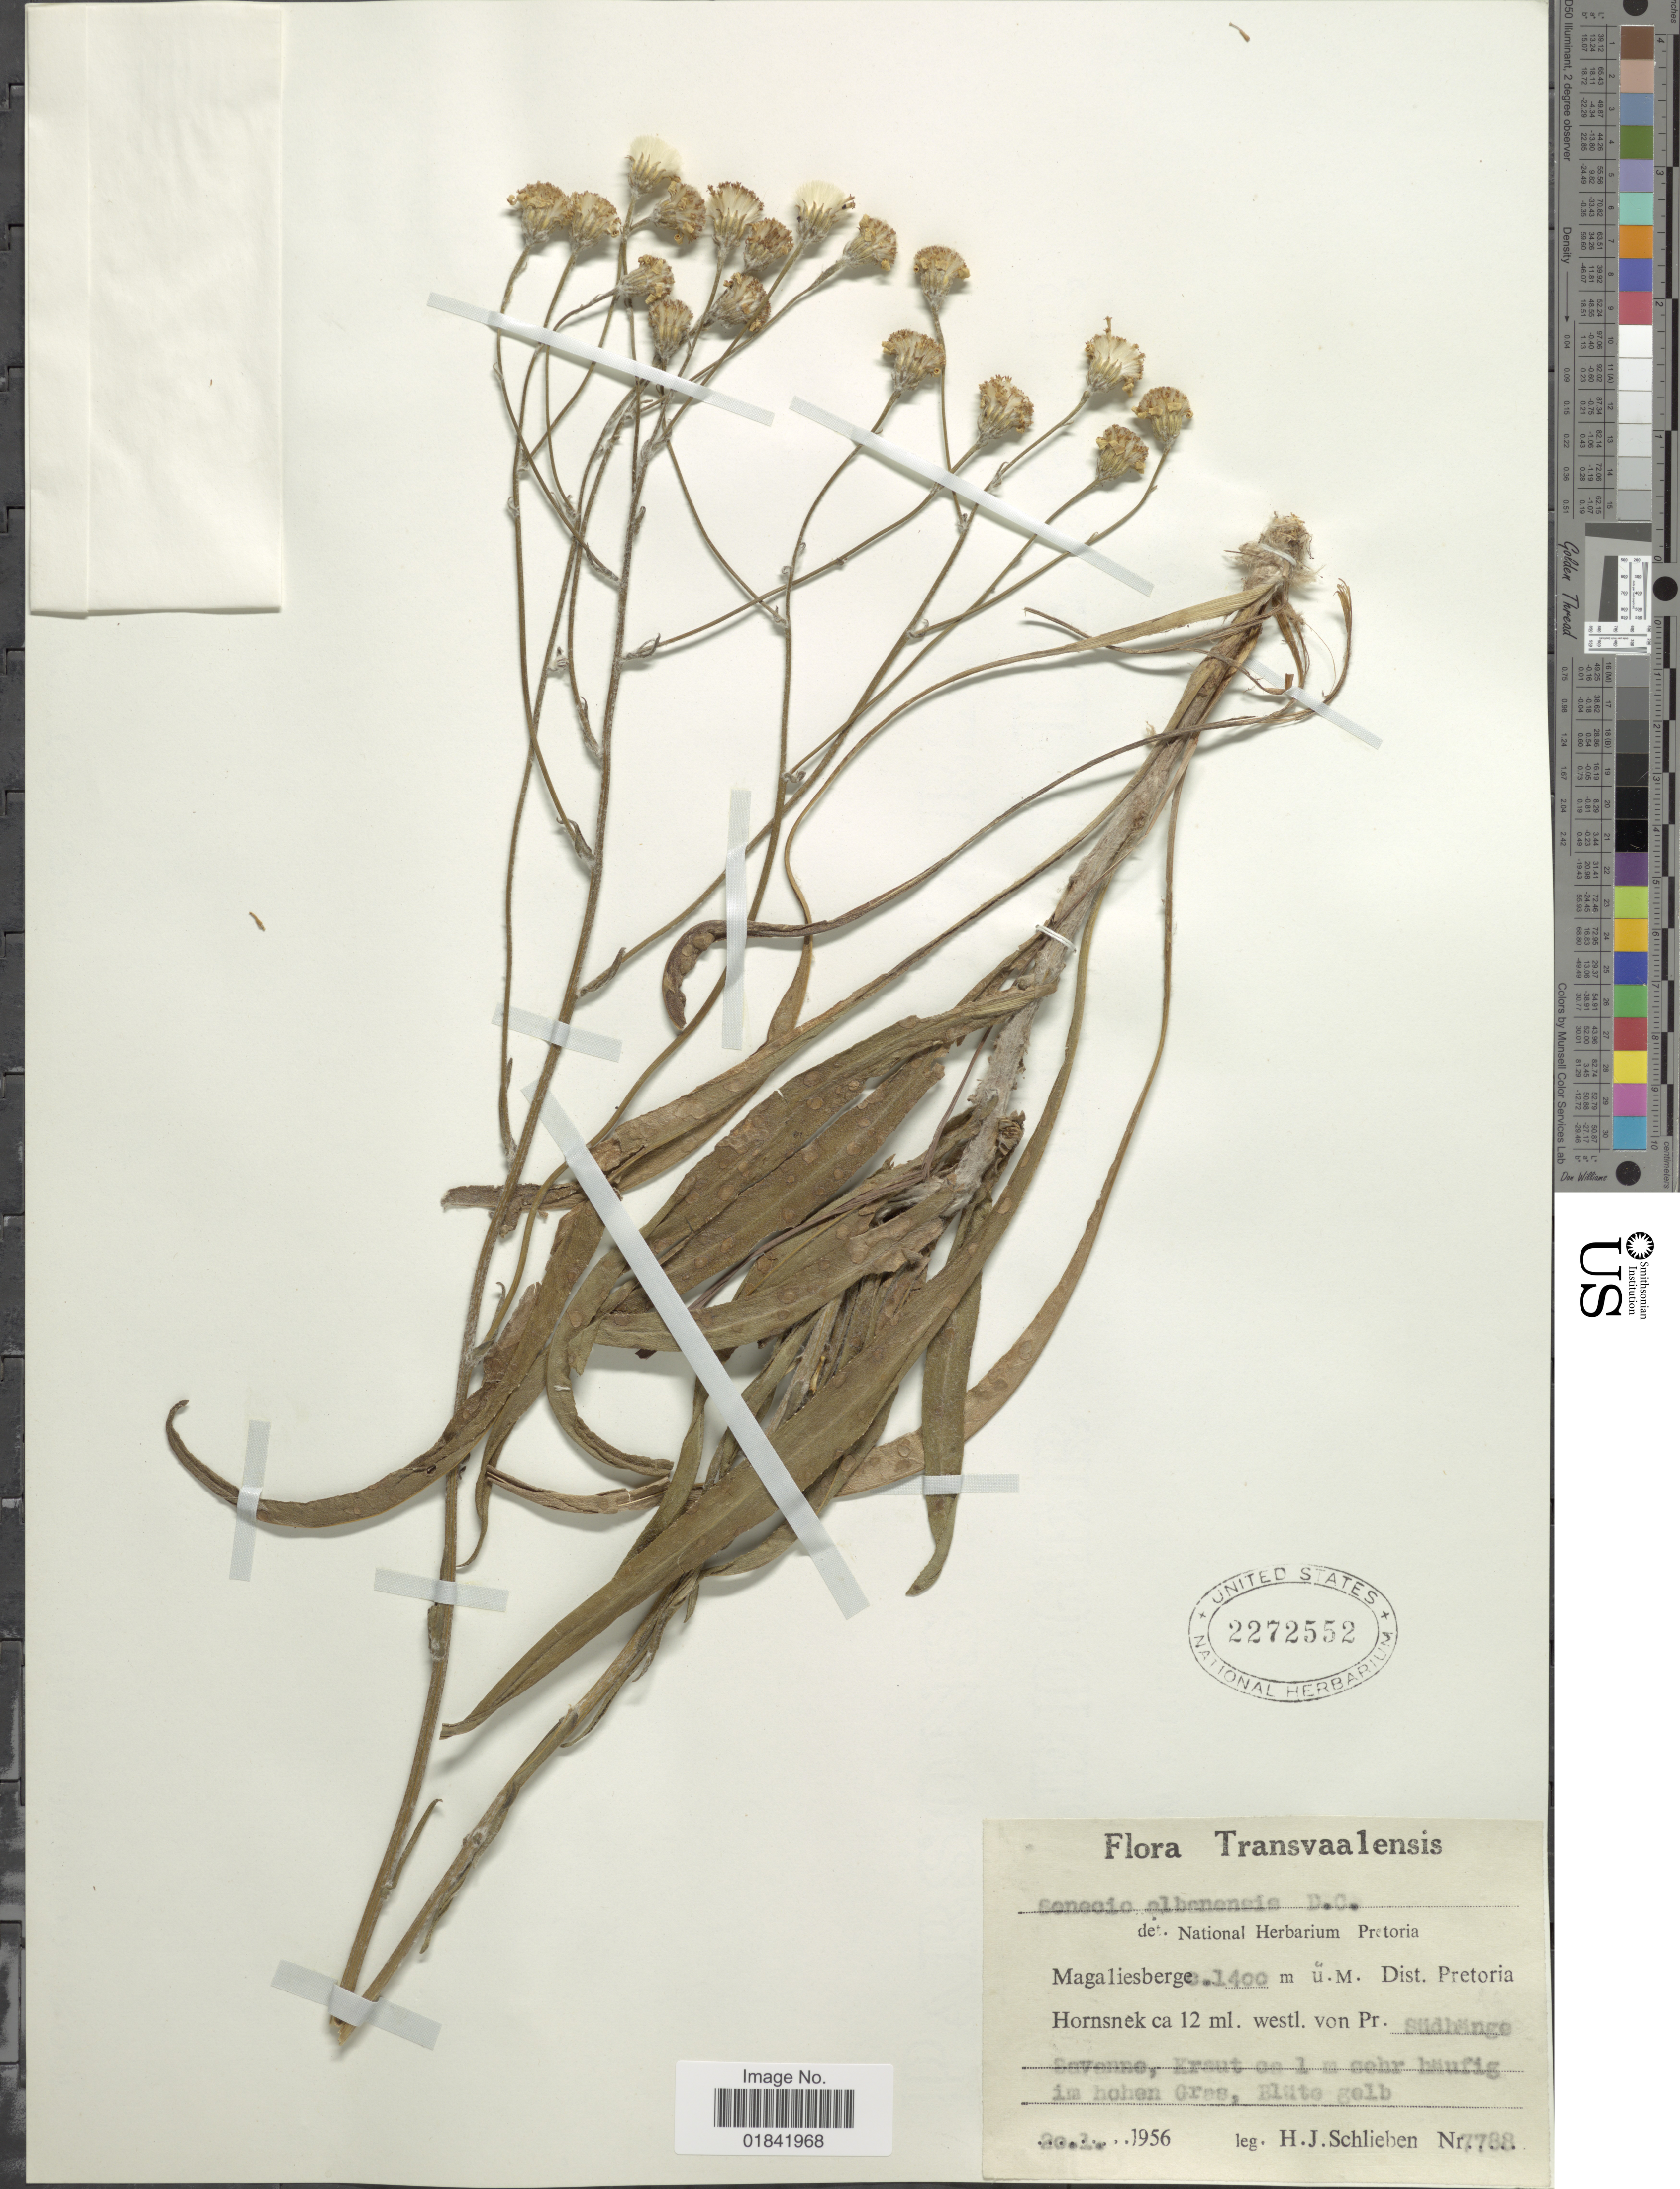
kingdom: Plantae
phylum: Tracheophyta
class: Magnoliopsida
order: Asterales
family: Asteraceae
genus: Senecio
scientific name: Senecio albanensis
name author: DC.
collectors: H. J. Schlieben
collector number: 7788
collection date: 1956-01-20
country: South Africa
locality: Transvaalensis, Magaliesberge, Dist. Pretoria, Hornsnek ca 12 ml. westl. von Pr. Südhänge savanne, kraut os 1 m sehr häufig im hohen Gras.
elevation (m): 1400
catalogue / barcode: US 2272552